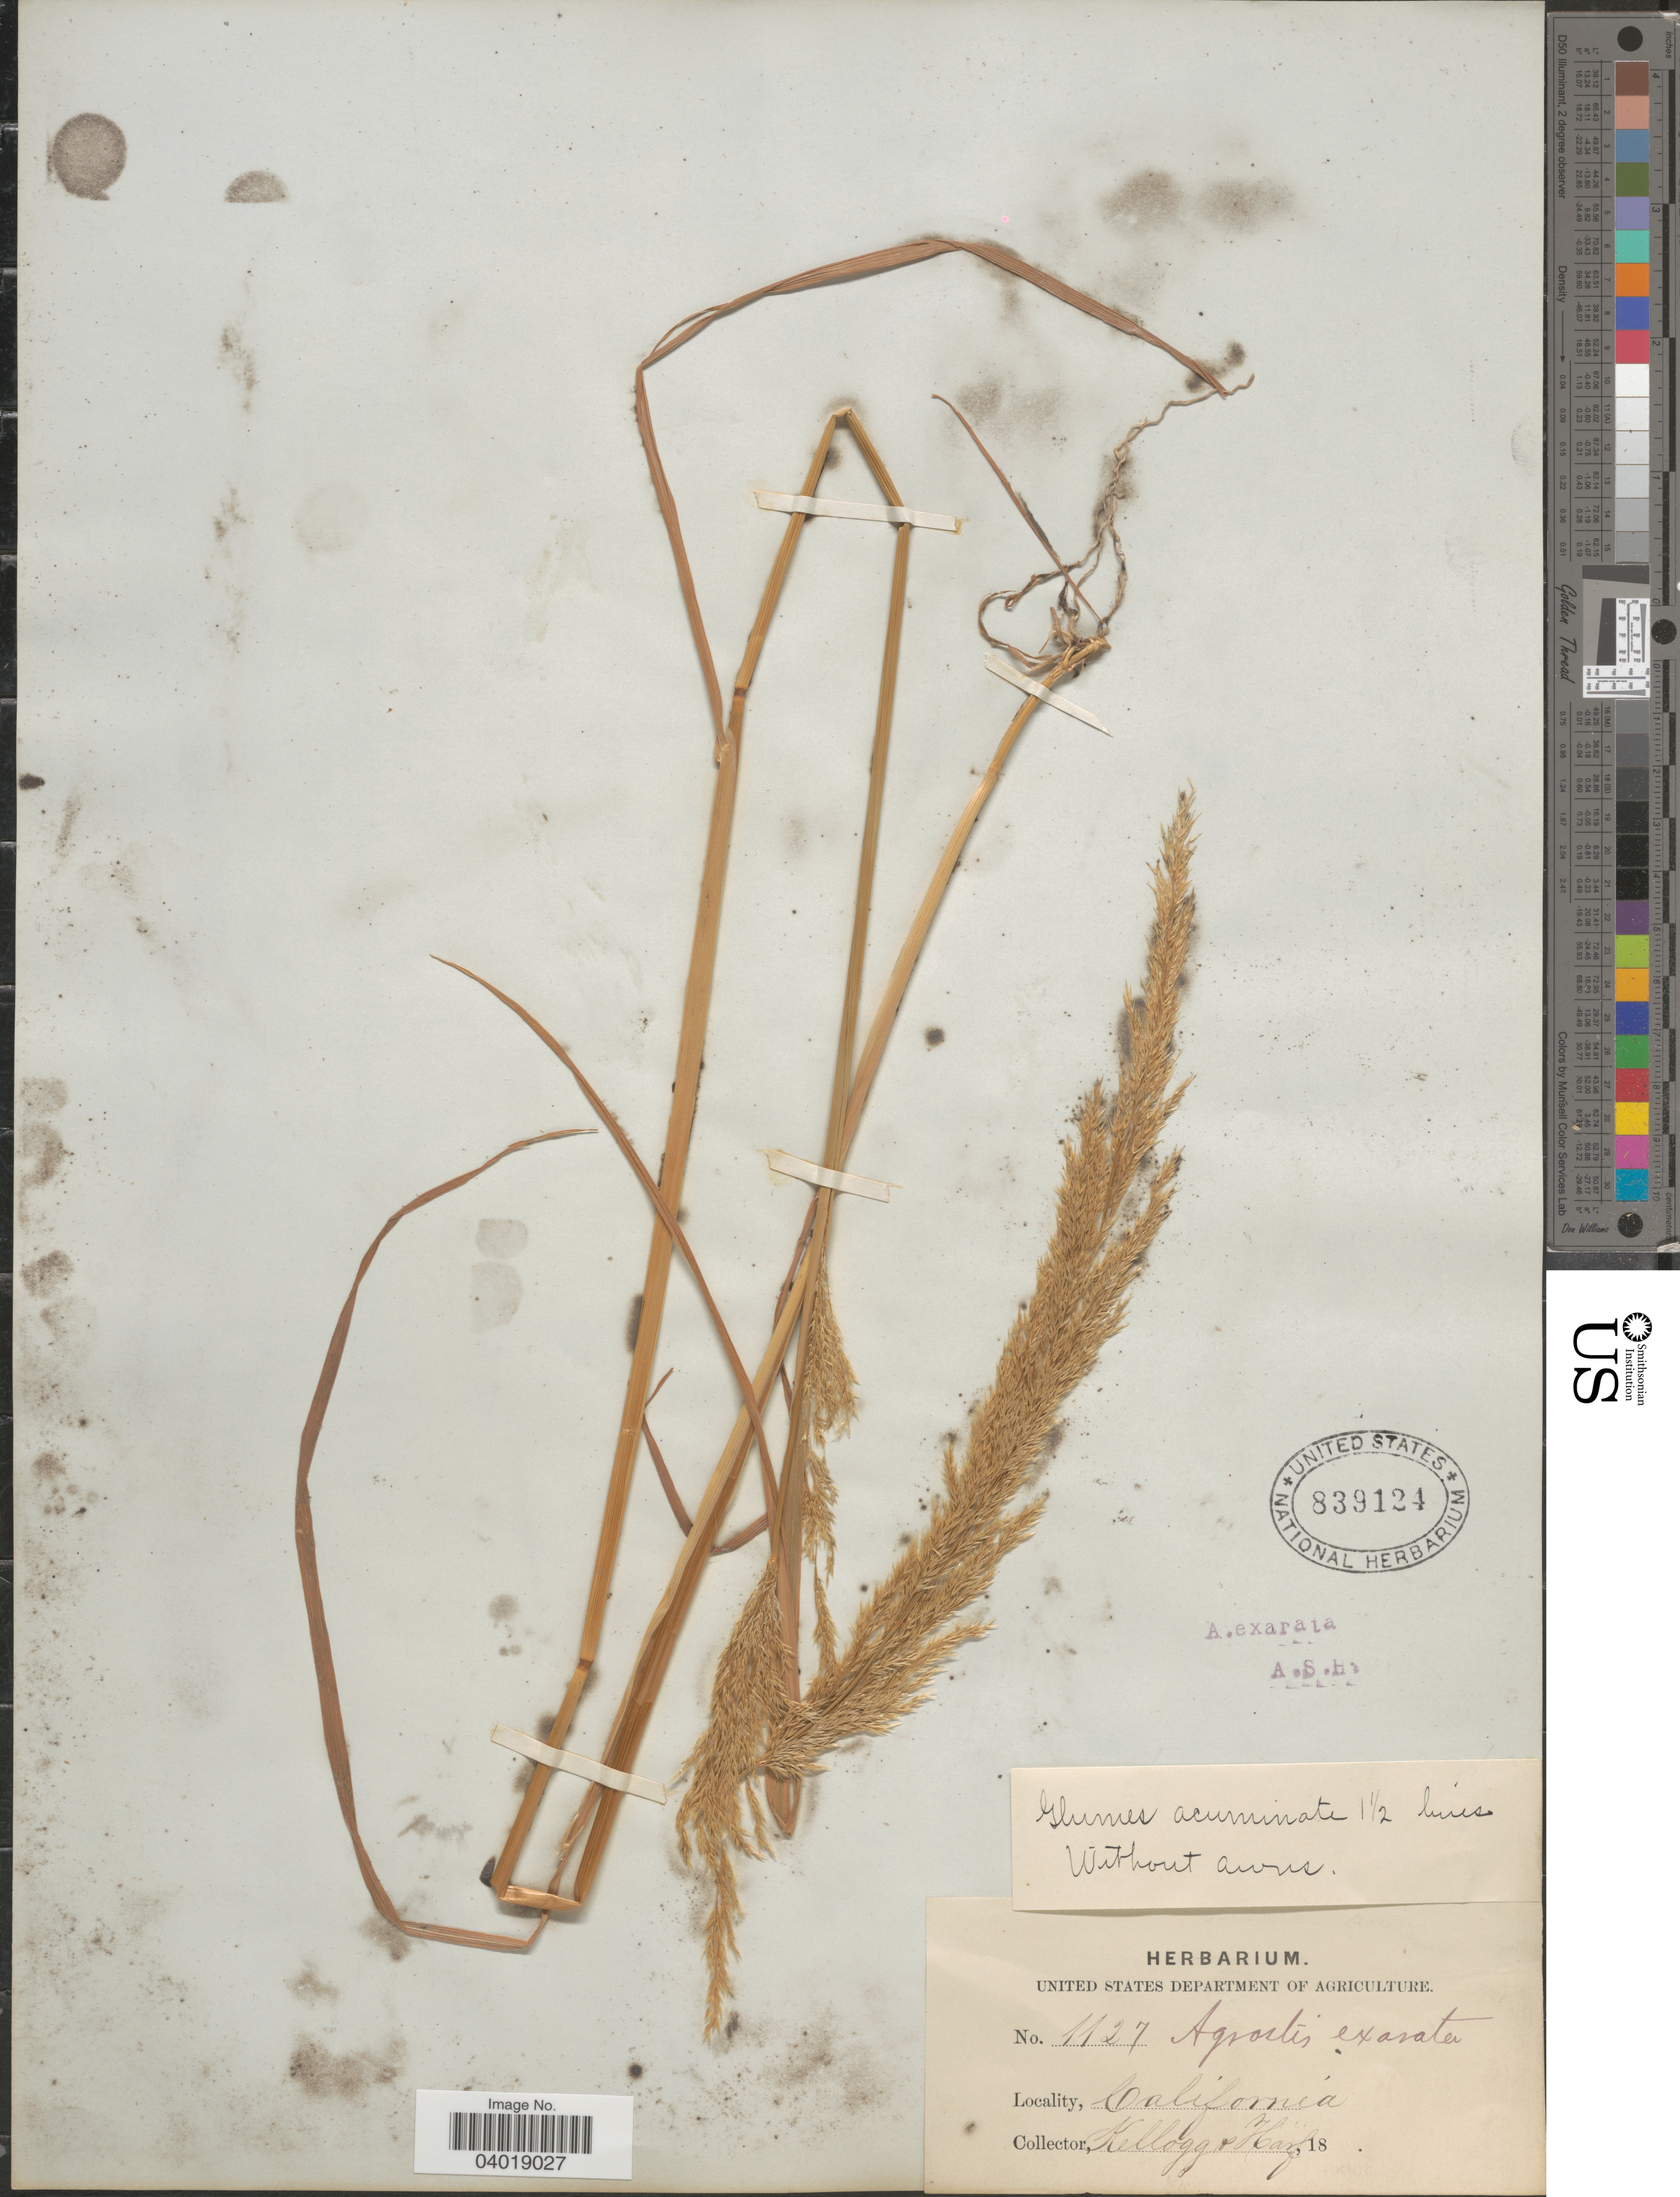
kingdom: Plantae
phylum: Tracheophyta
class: Liliopsida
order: Poales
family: Poaceae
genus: Agrostis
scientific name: Agrostis exarata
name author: Trin.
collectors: -- Kellogg & Harford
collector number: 1127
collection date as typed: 18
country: United States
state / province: California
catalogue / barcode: US 839124